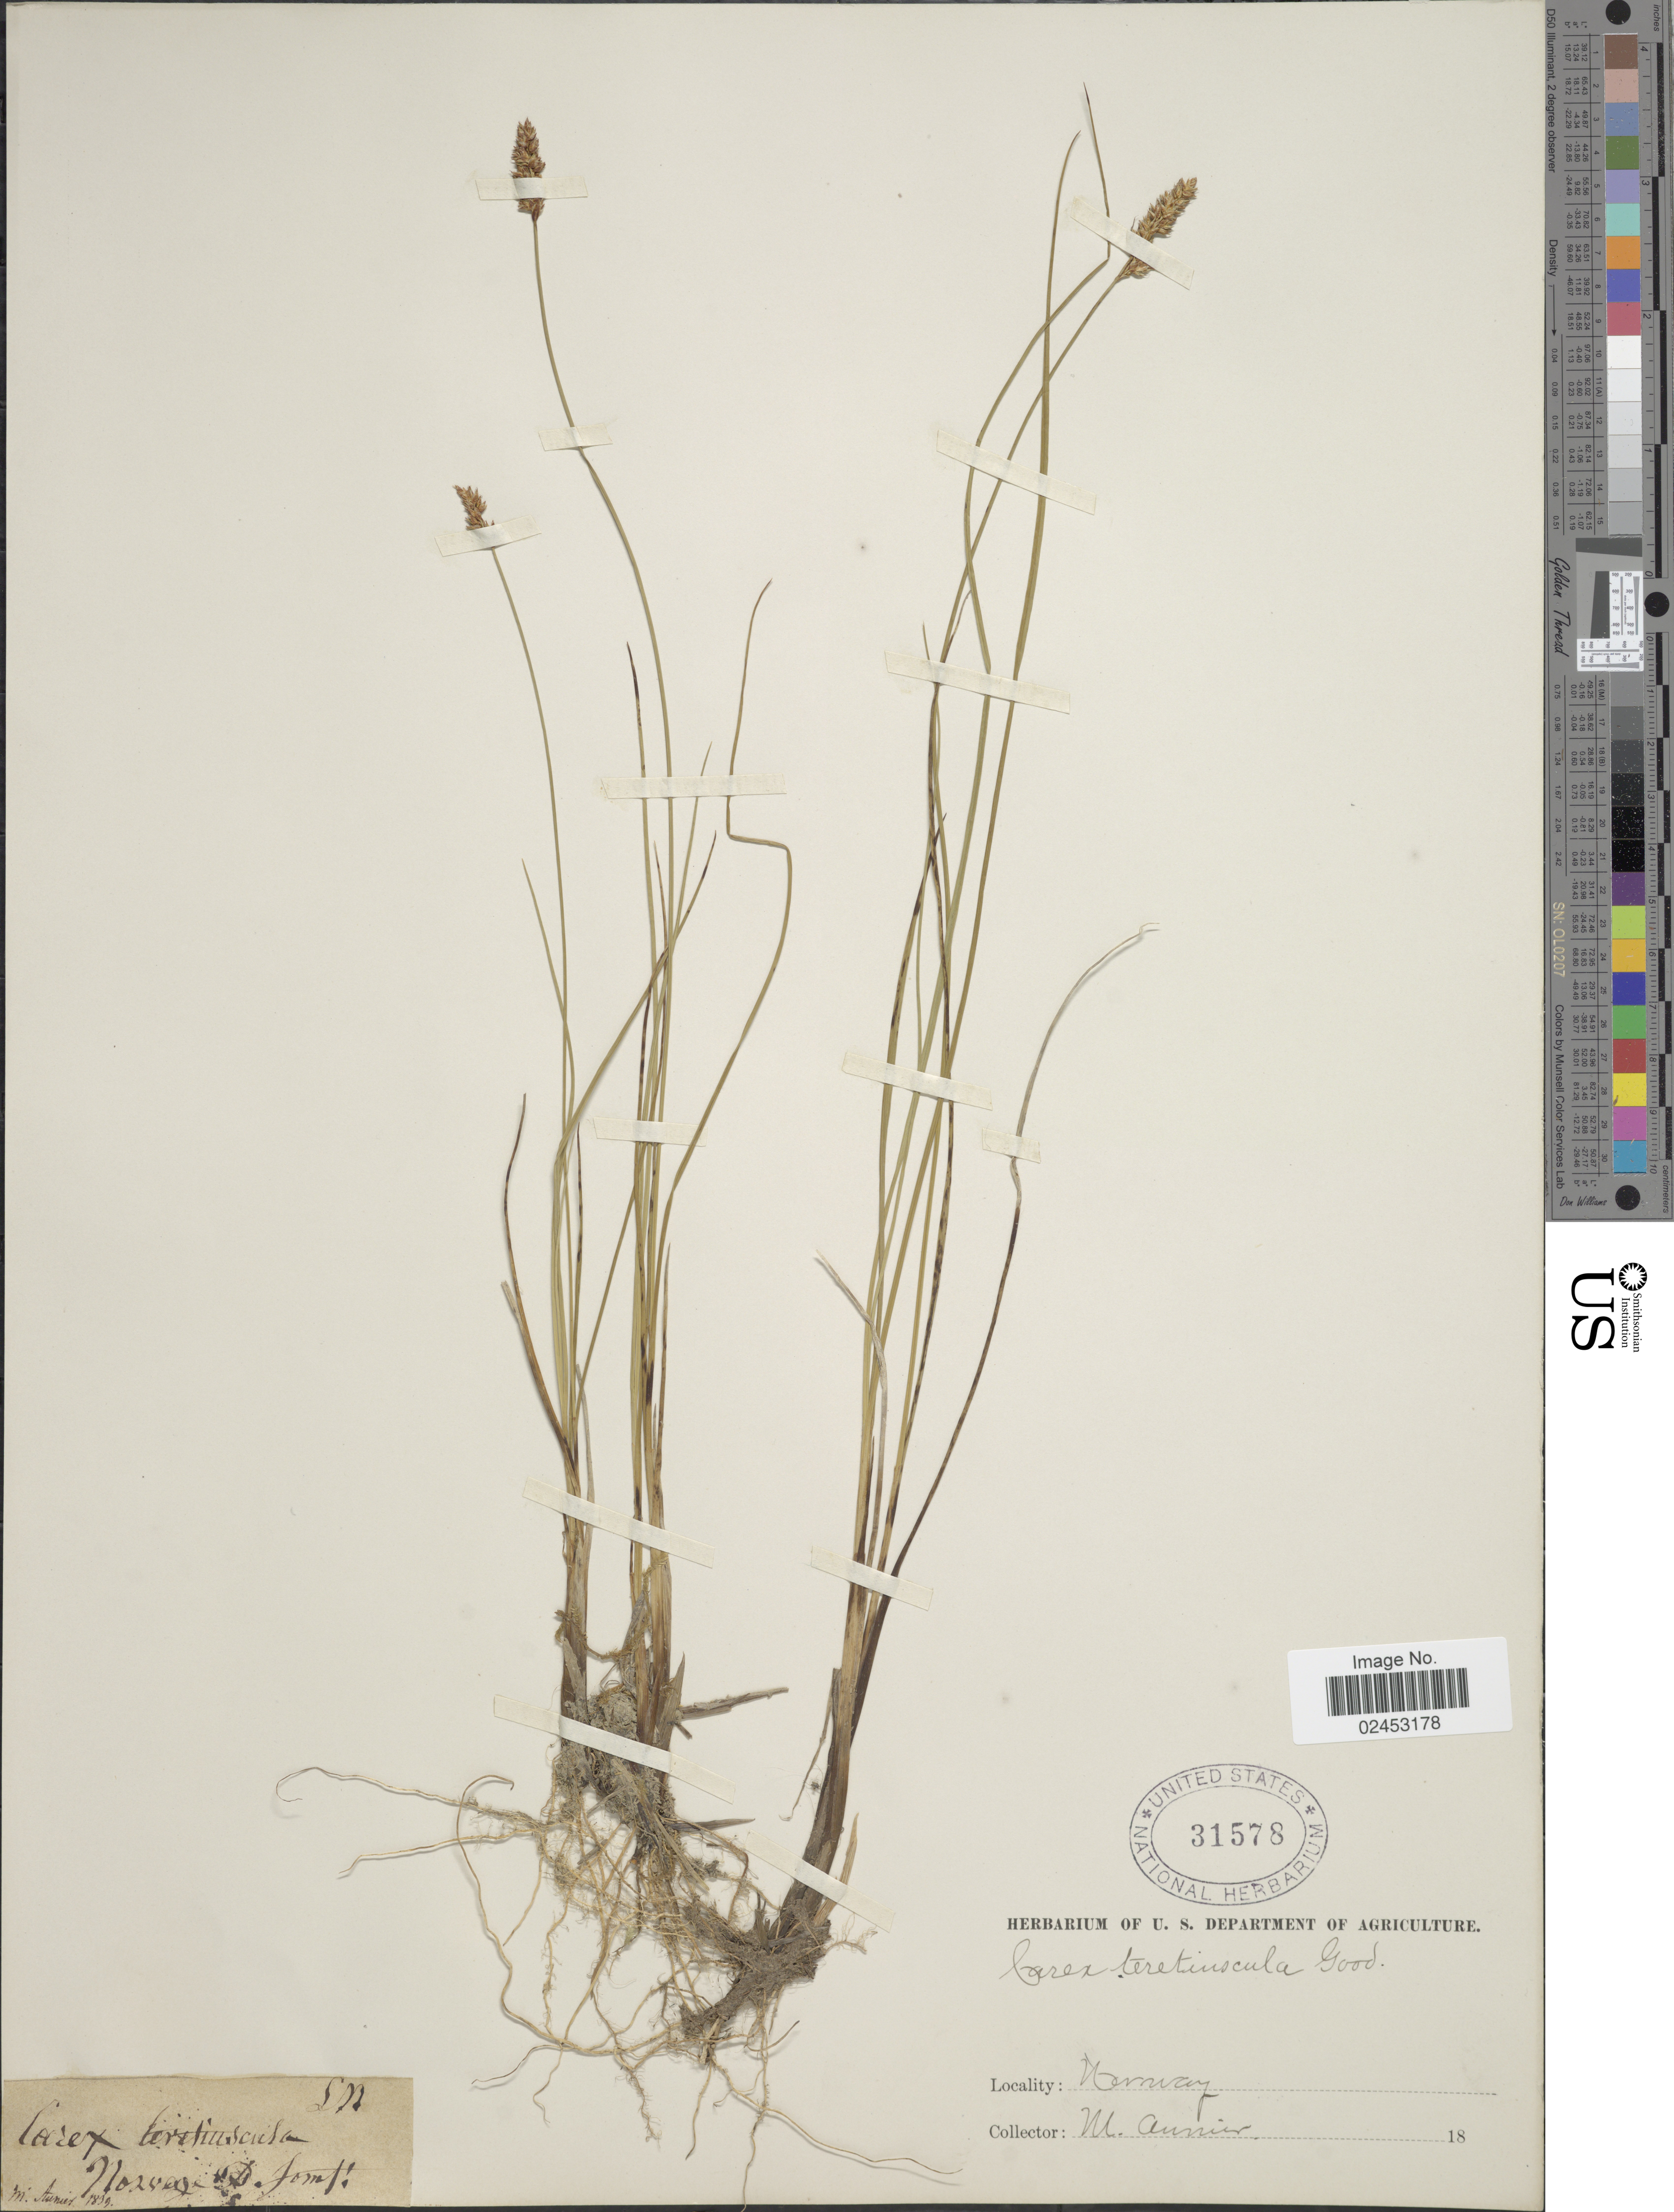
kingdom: Plantae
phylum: Tracheophyta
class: Liliopsida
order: Poales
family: Cyperaceae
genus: Carex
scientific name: Carex diandra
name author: Schrank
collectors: M. Aunier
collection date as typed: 18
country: Norway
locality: D. fomf [interpreted]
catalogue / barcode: US 31578